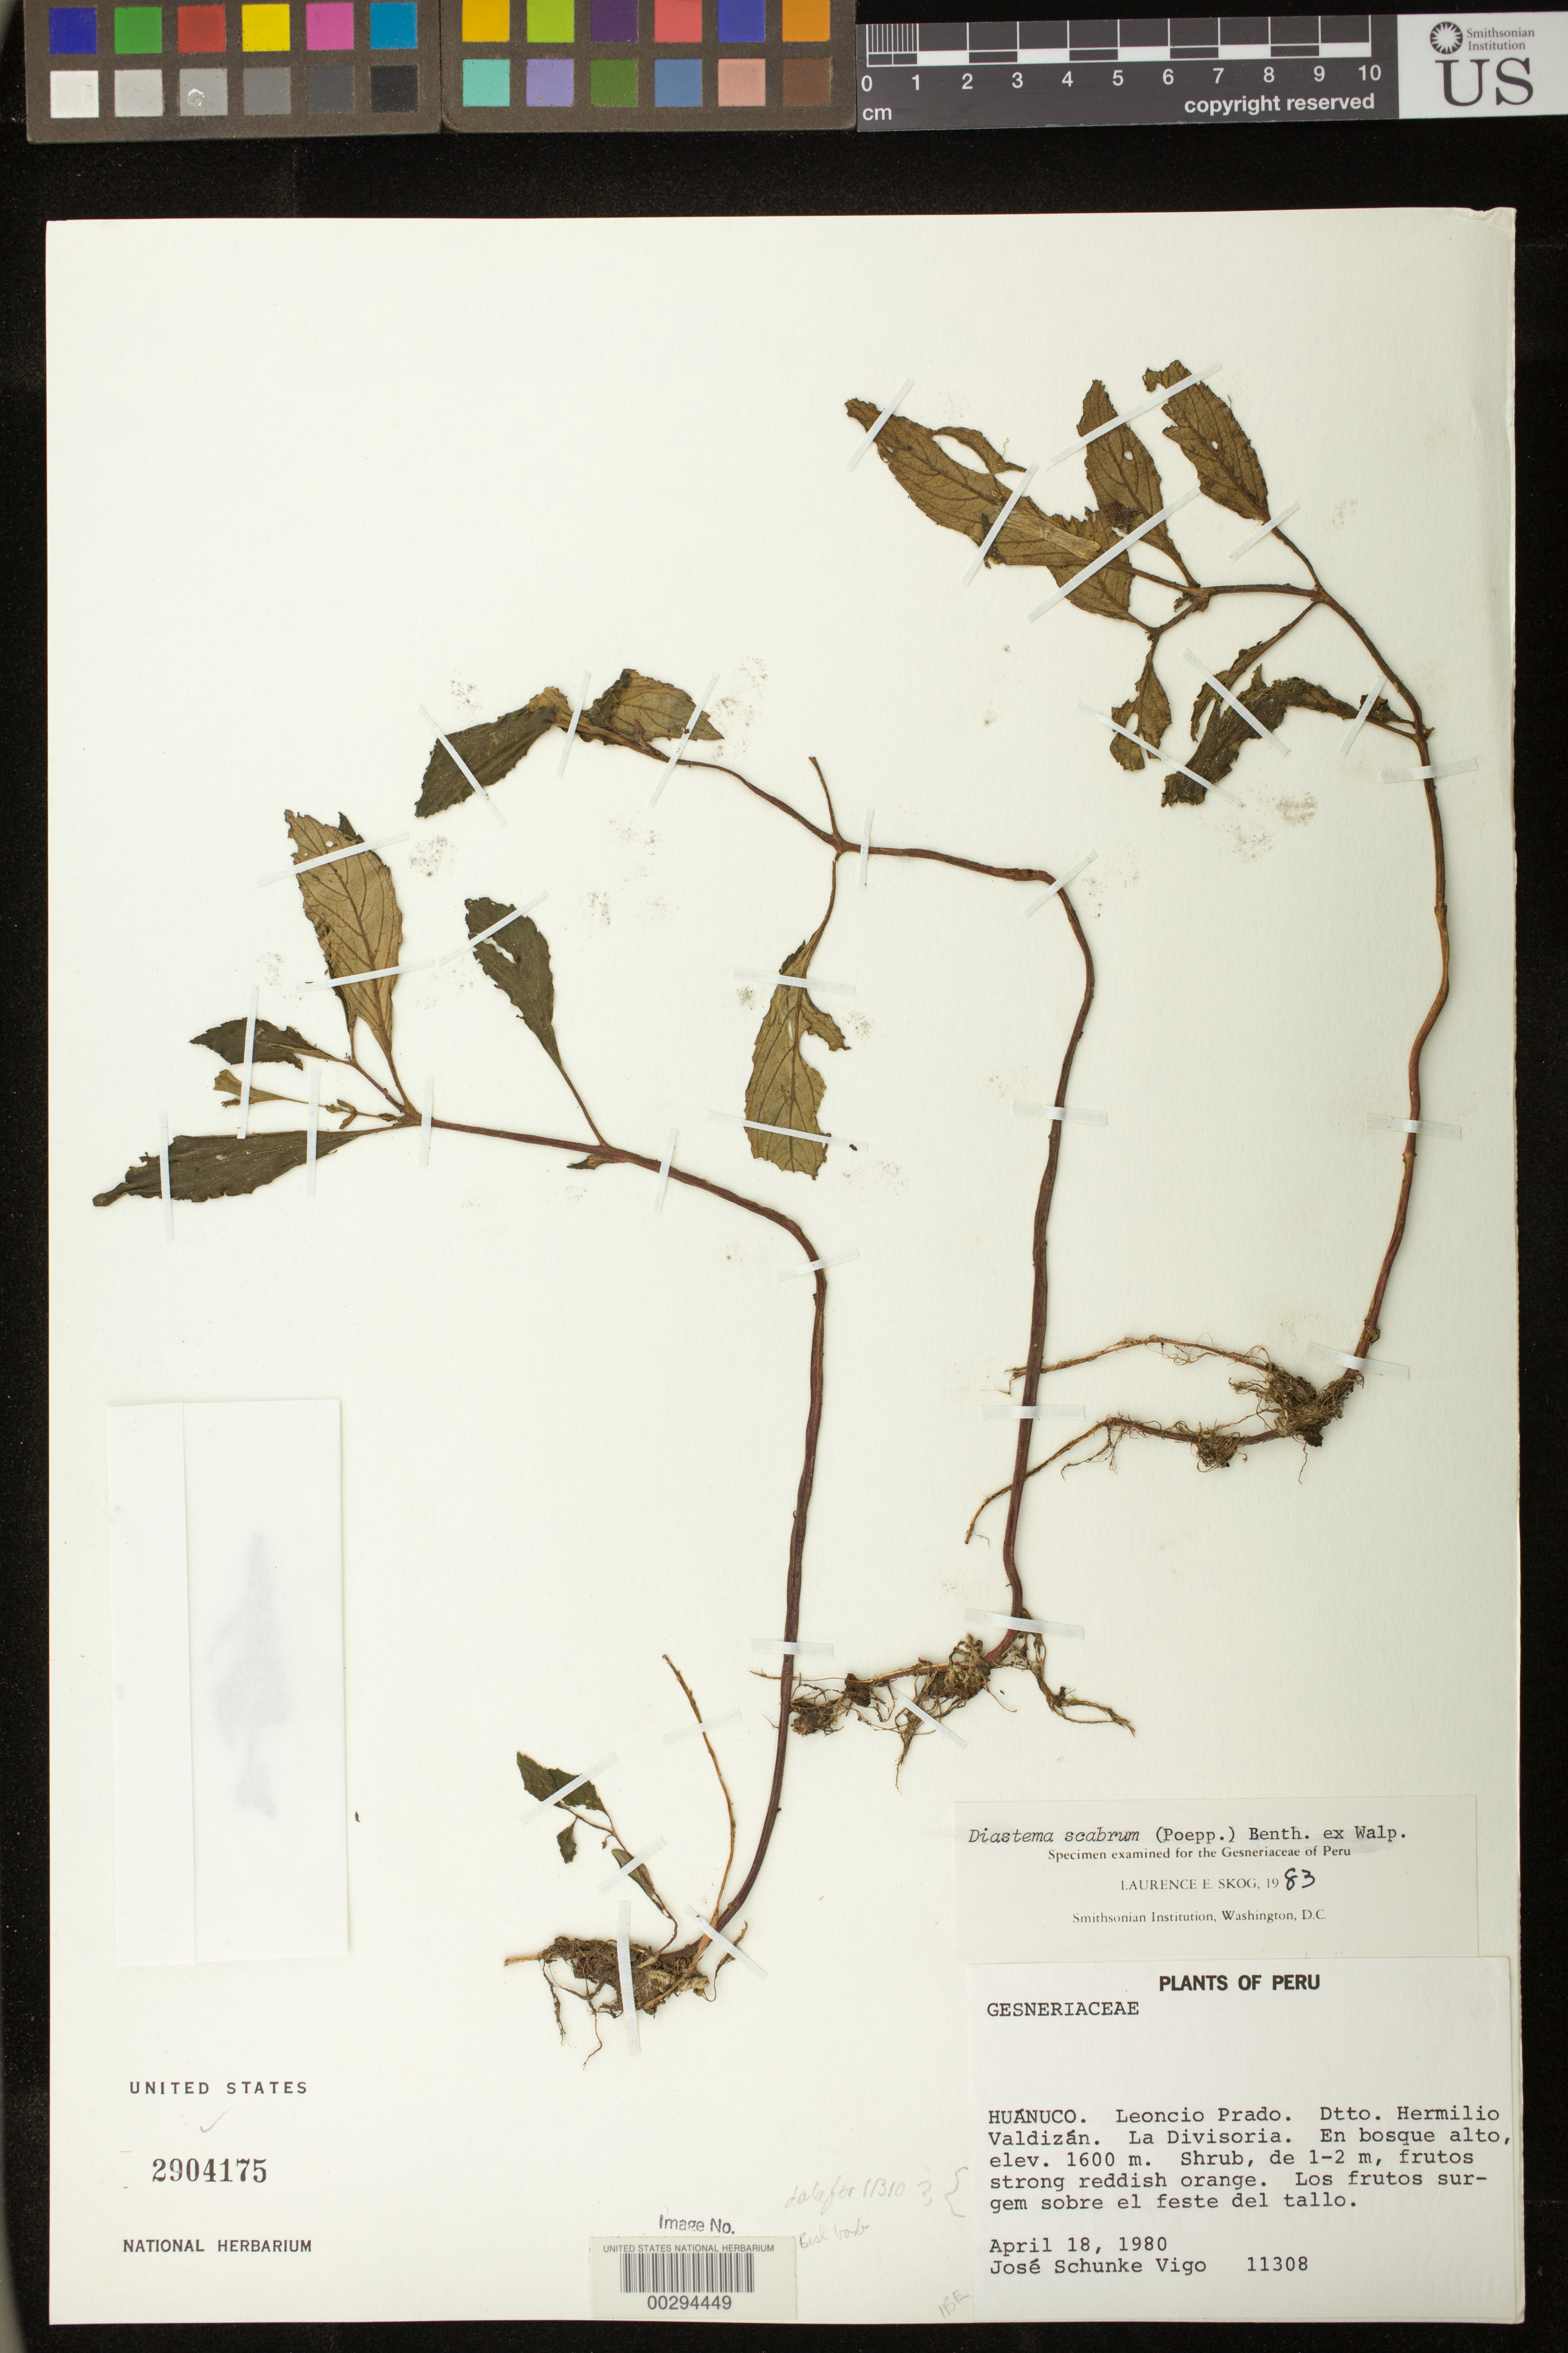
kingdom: Plantae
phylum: Tracheophyta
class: Magnoliopsida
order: Lamiales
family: Gesneriaceae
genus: Diastema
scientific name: Diastema scabrum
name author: (Poepp.) Benth. ex Walp.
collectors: J. Schunke Vigo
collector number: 11308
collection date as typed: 18 Apr 1980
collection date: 1980-04-18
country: Peru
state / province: Huánuco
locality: Prov. Leoncio Prado; Dtto. Hermilio Valdizan, La Divisoria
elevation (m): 1600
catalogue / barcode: US 2904175